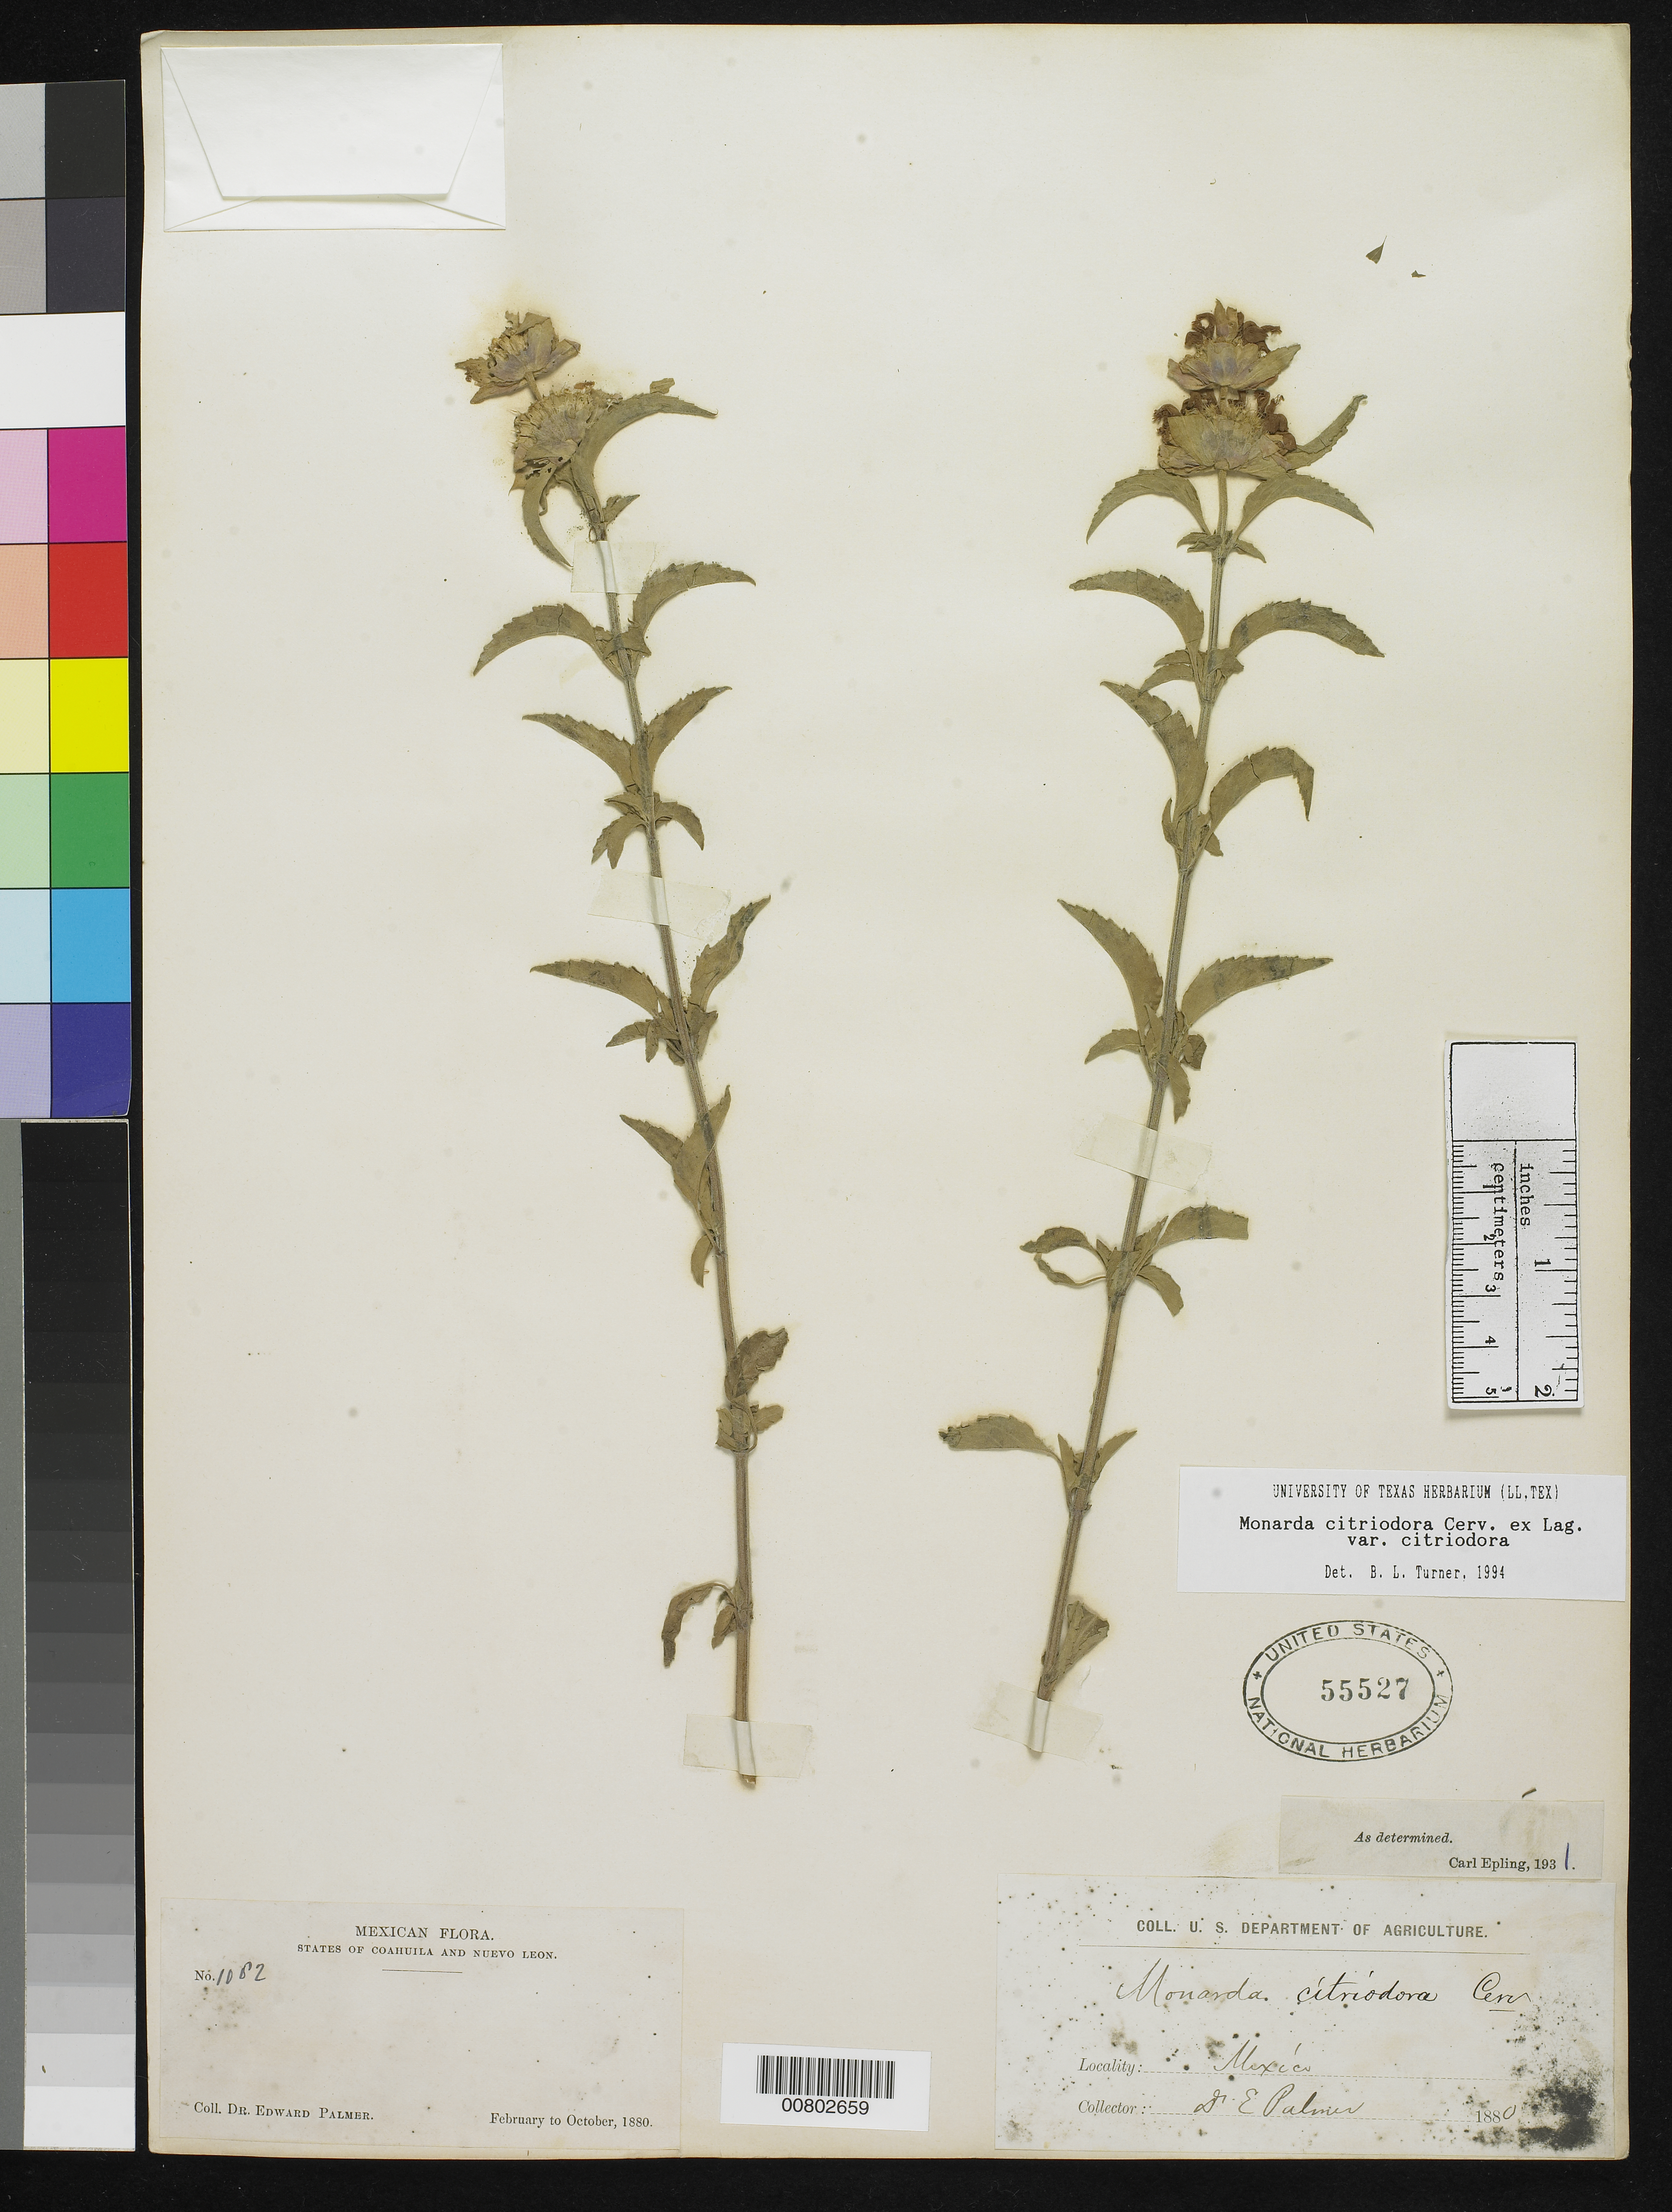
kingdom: Plantae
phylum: Tracheophyta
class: Magnoliopsida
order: Lamiales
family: Lamiaceae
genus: Monarda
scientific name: Monarda citriodora var. citriodora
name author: Cerv. ex Lag.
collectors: E. Palmer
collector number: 1062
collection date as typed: Feb 1880 to -- Oct 1880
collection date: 1880-02/1880-10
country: Mexico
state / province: Coahuila / Nuevo León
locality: States of Coahuila and Nuevo León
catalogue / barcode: US 55527